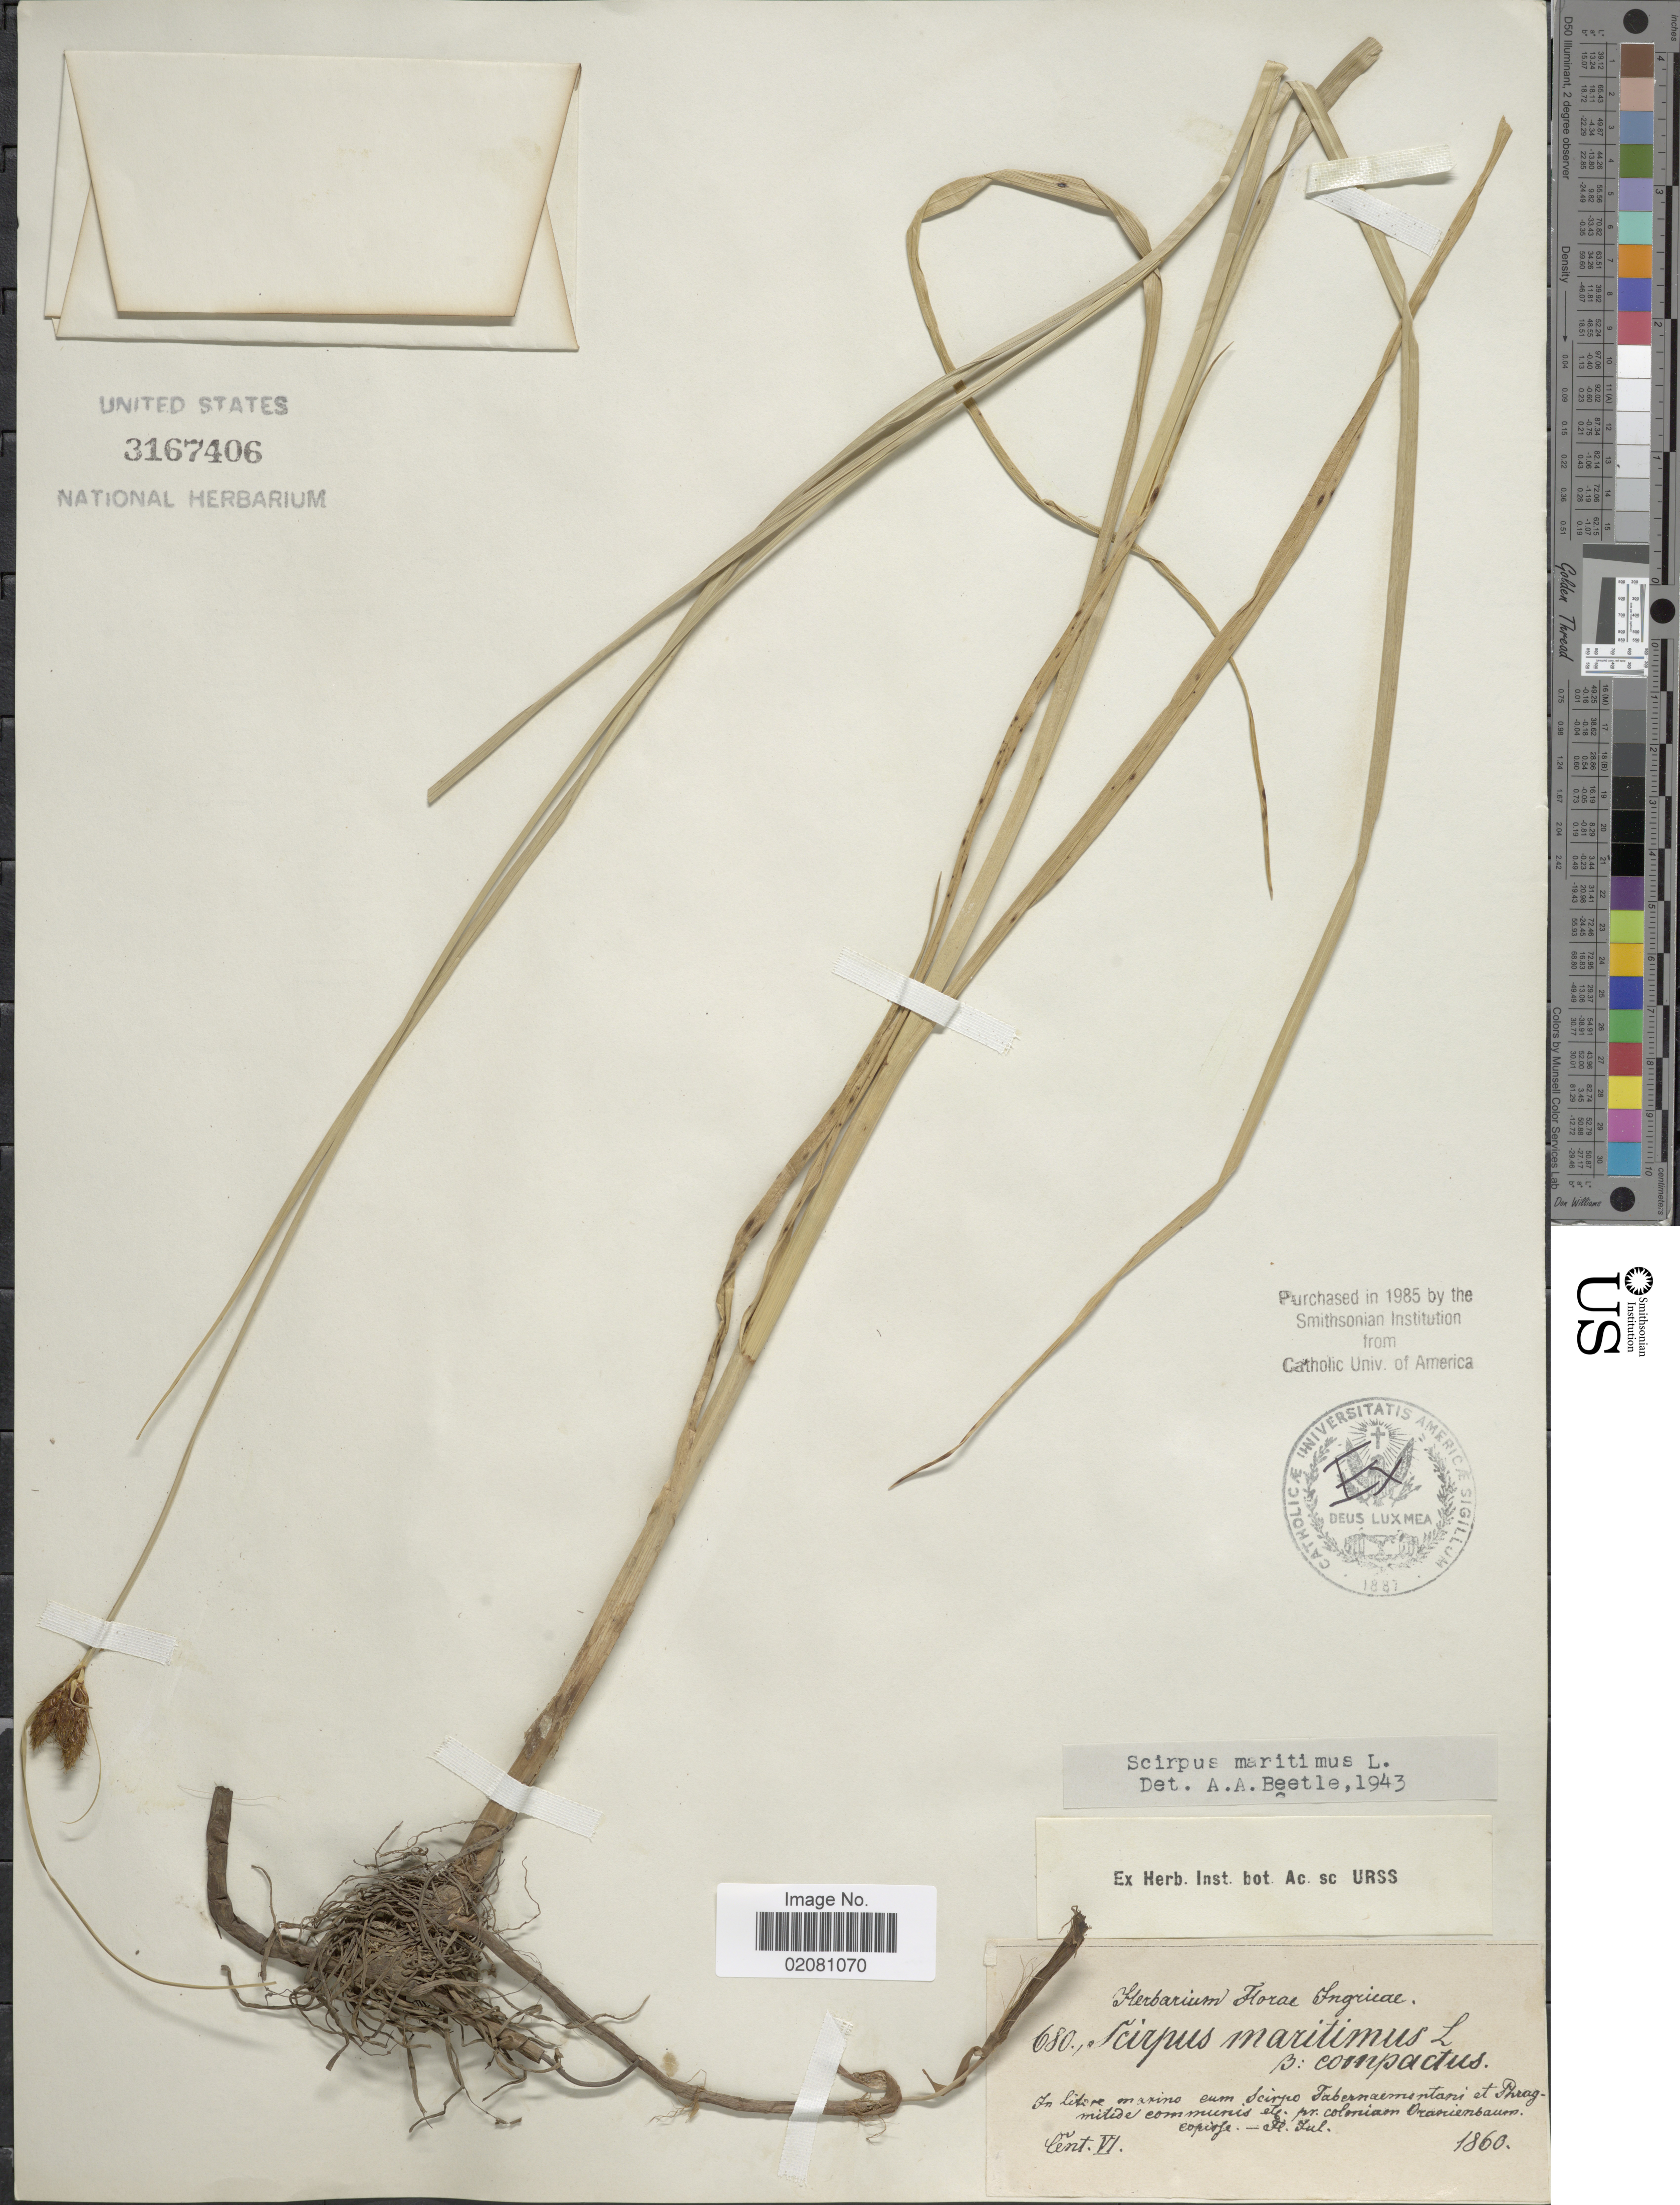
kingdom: Plantae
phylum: Tracheophyta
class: Liliopsida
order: Poales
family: Cyperaceae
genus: Bolboschoenus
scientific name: Bolboschoenus maritimus subsp. maritimus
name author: (L.) Palla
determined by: Strong, Mark T., (BOT), Smithsonian Institution - National Museum of Natural History (UNITED STATES)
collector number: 680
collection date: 1860-07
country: Russian Federation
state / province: Leningrad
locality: Florae Ingricae.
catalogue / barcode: US 3167406